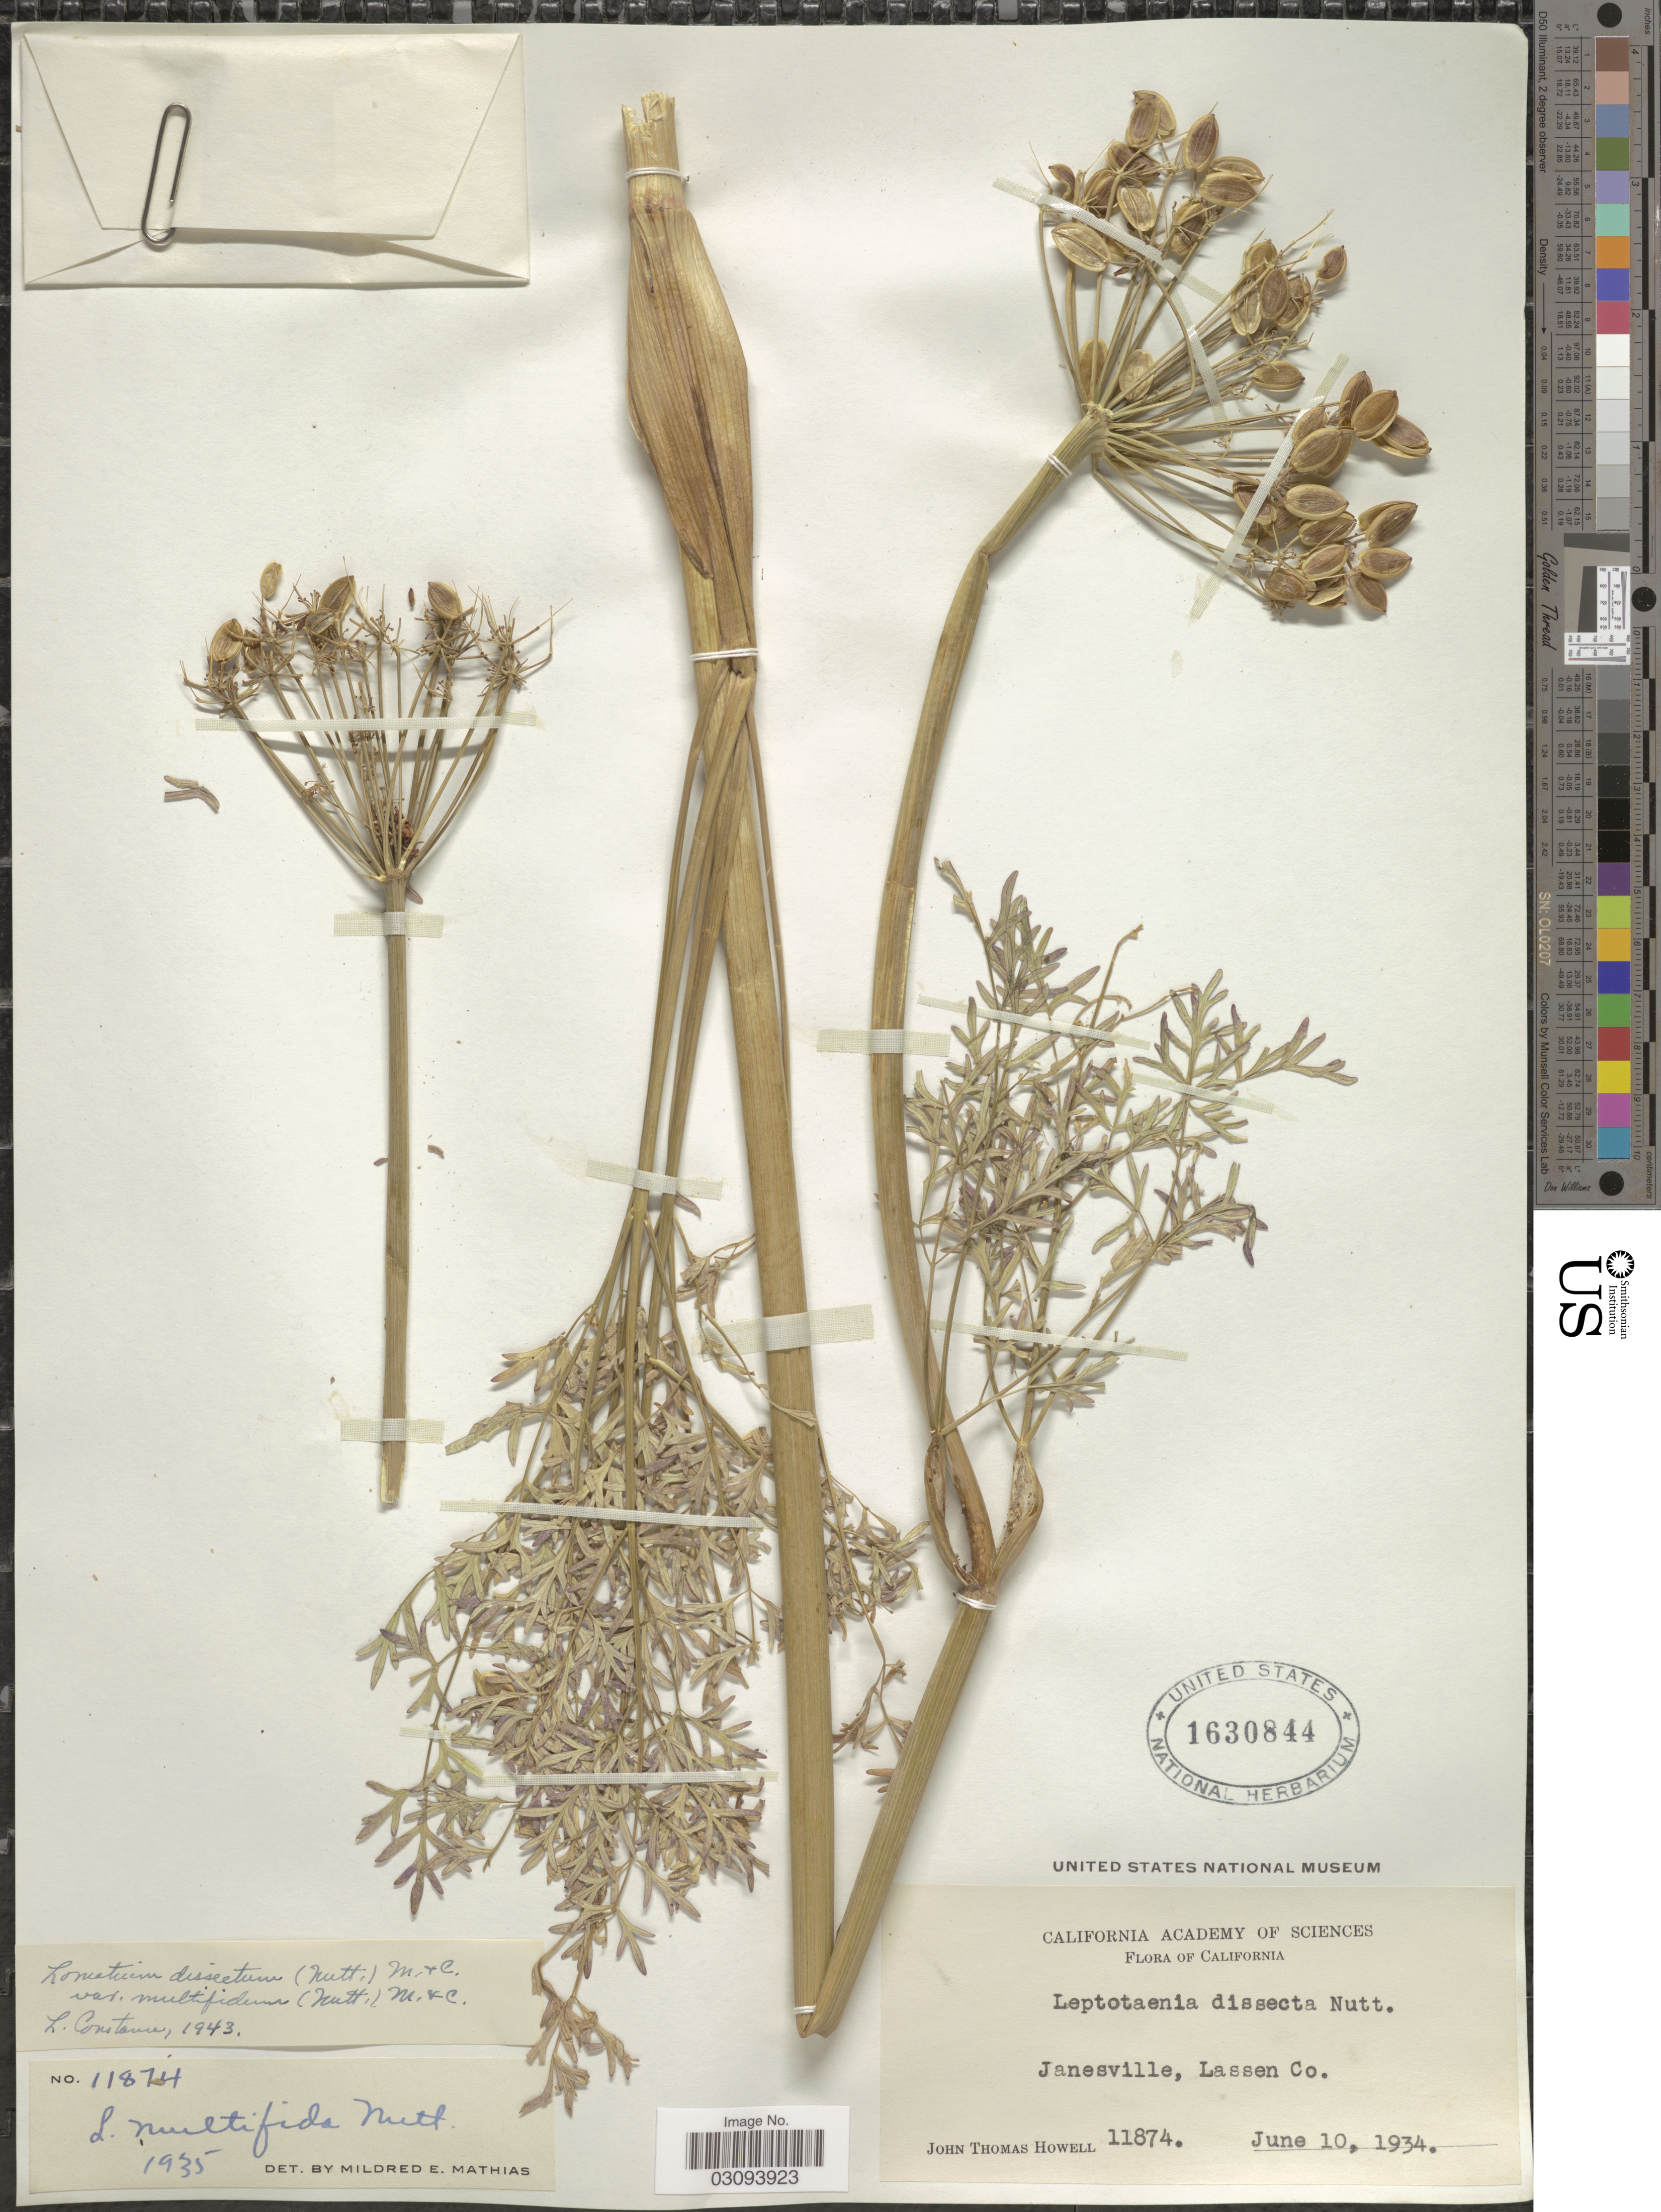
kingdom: Plantae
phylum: Tracheophyta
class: Magnoliopsida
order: Apiales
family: Apiaceae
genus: Lomatium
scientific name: Lomatium dissectum var. multifidum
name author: (Nutt.) Mathias & Constance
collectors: J. T. Howell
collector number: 11874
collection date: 1934-06-10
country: United States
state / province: California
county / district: Lassen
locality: Janesville, Lassen Co.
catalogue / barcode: US 1630844